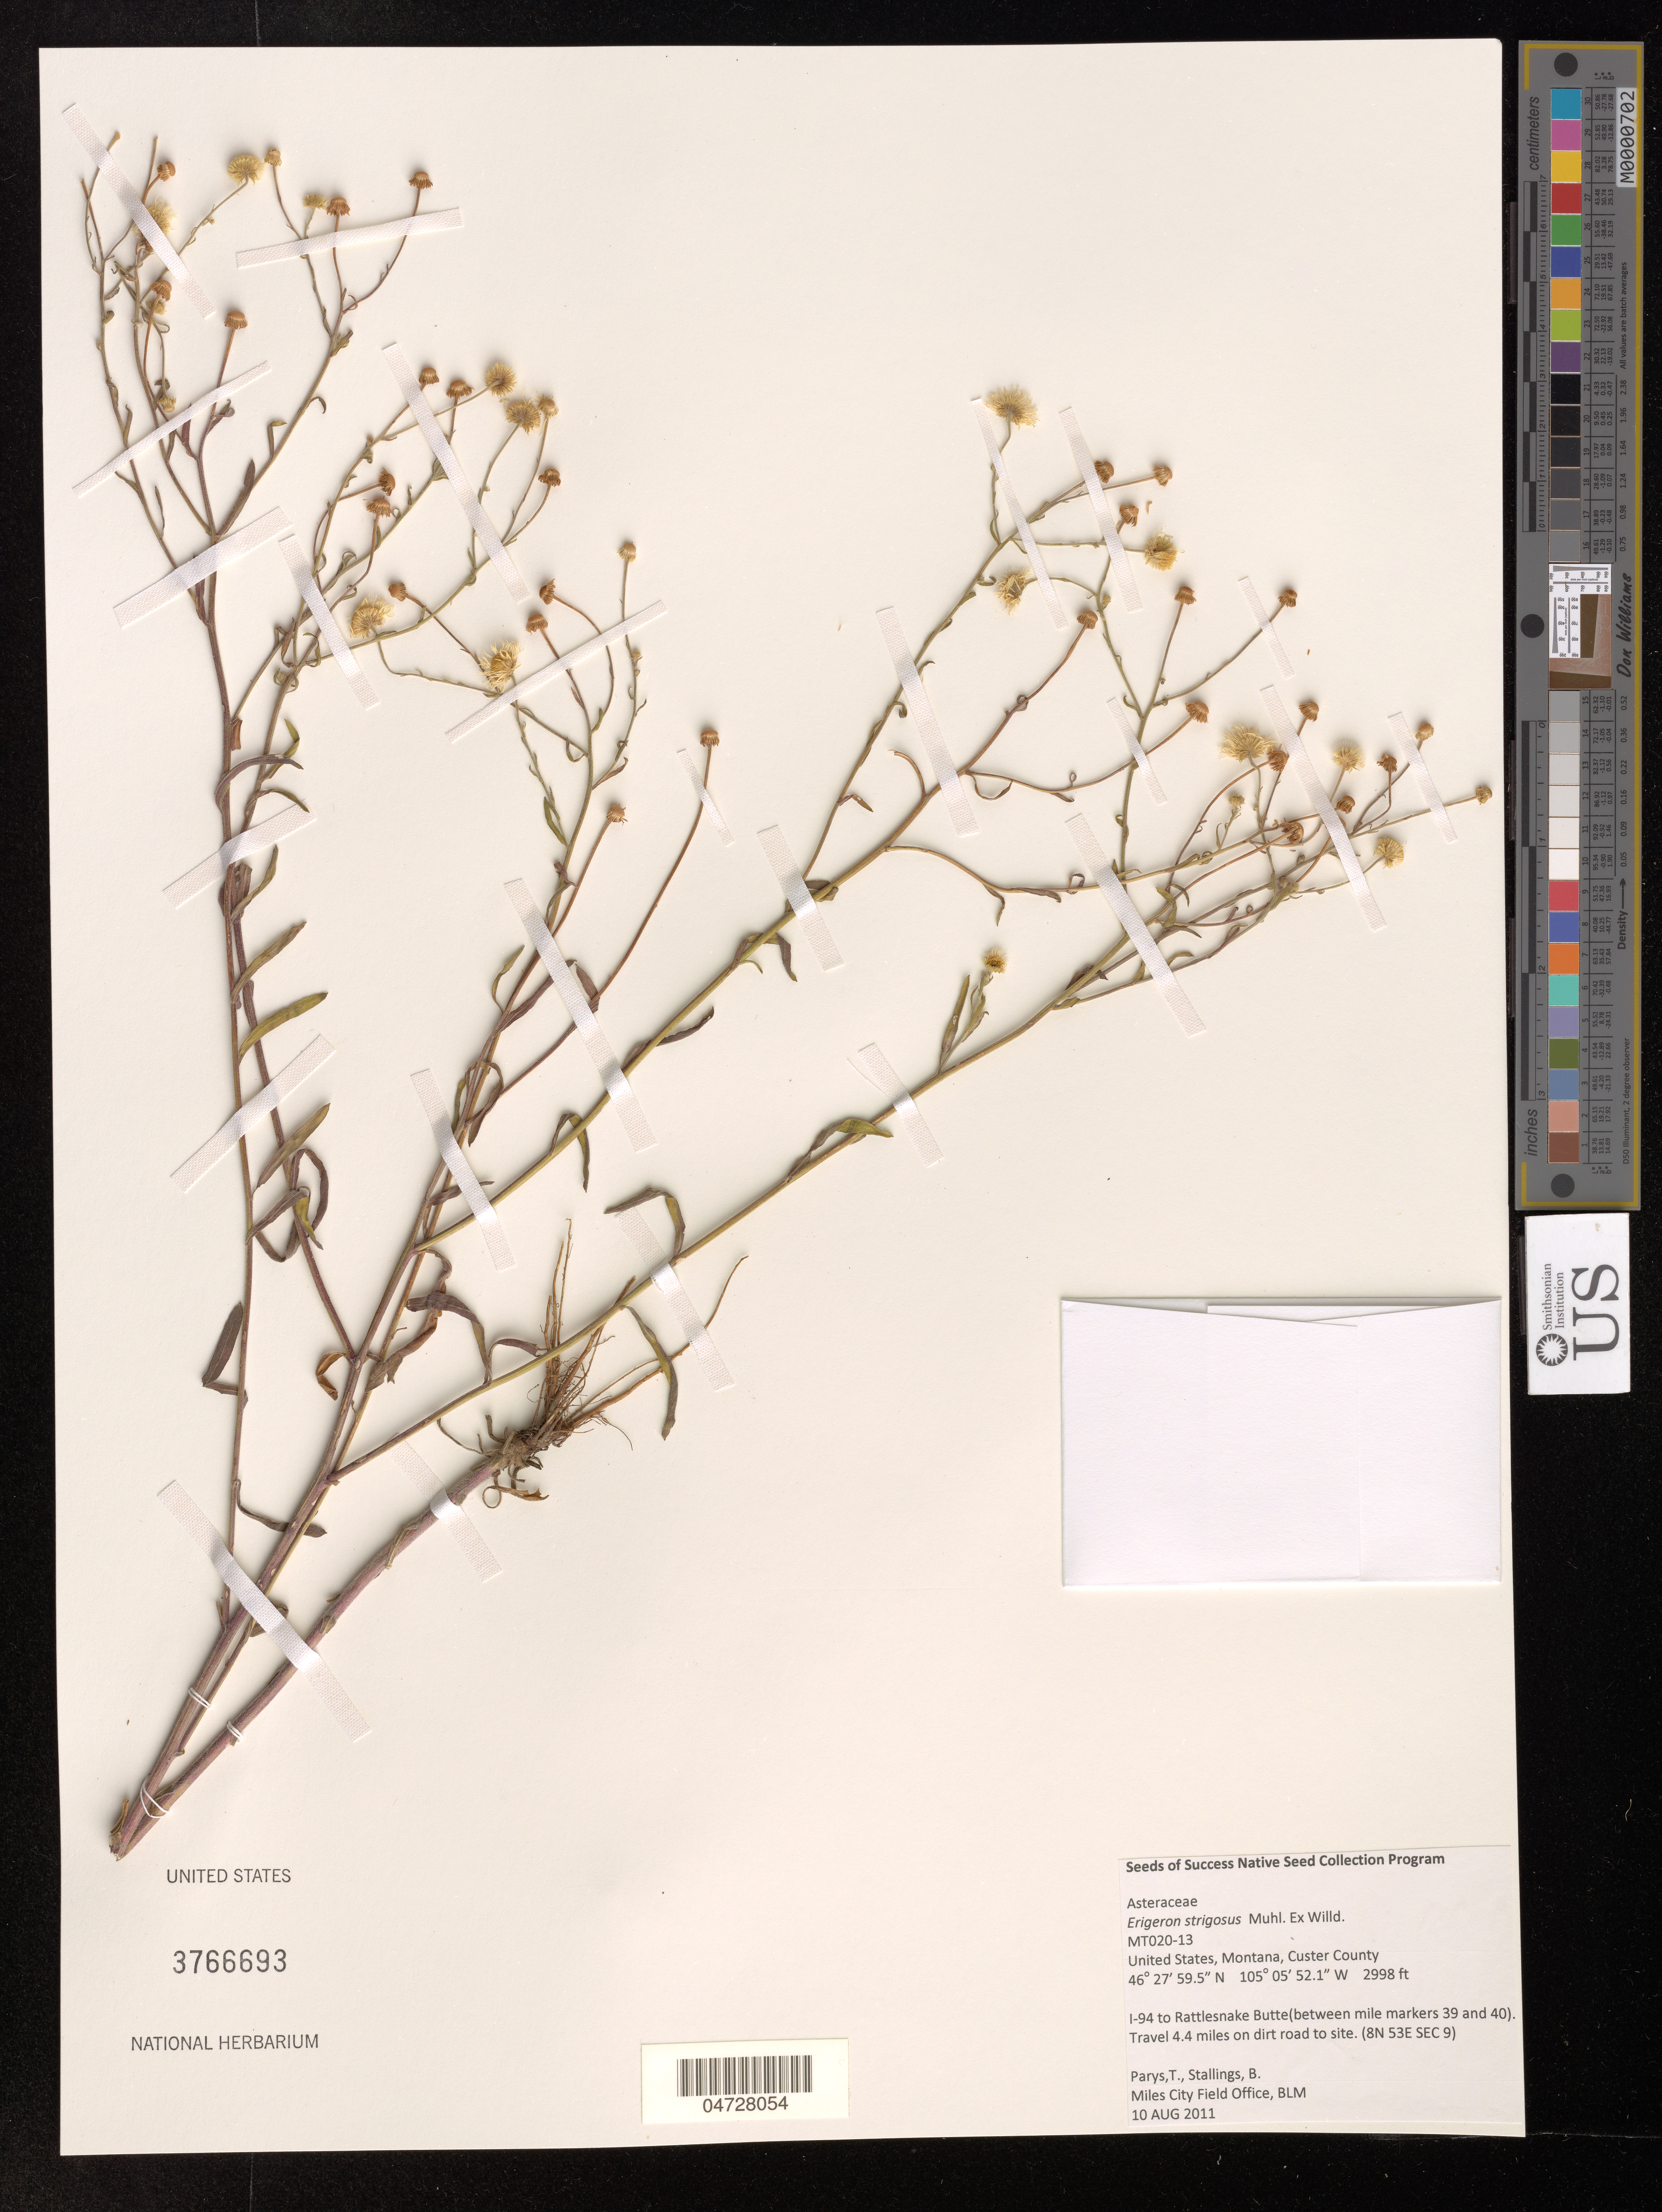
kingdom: Plantae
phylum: Tracheophyta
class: Magnoliopsida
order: Asterales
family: Asteraceae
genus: Erigeron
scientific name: Erigeron strigosus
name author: Muhl. ex Willd.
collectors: T. Parys & B. Stallings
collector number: MT020-13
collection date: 2011-08-10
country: United States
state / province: Montana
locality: Custer County. I-94 to Rattlesnake Butte (between mile markers 39 and 40). Travel 4.4 miles on dirt road to site. (8N 53E SEC 9).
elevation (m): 914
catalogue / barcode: US 3766693